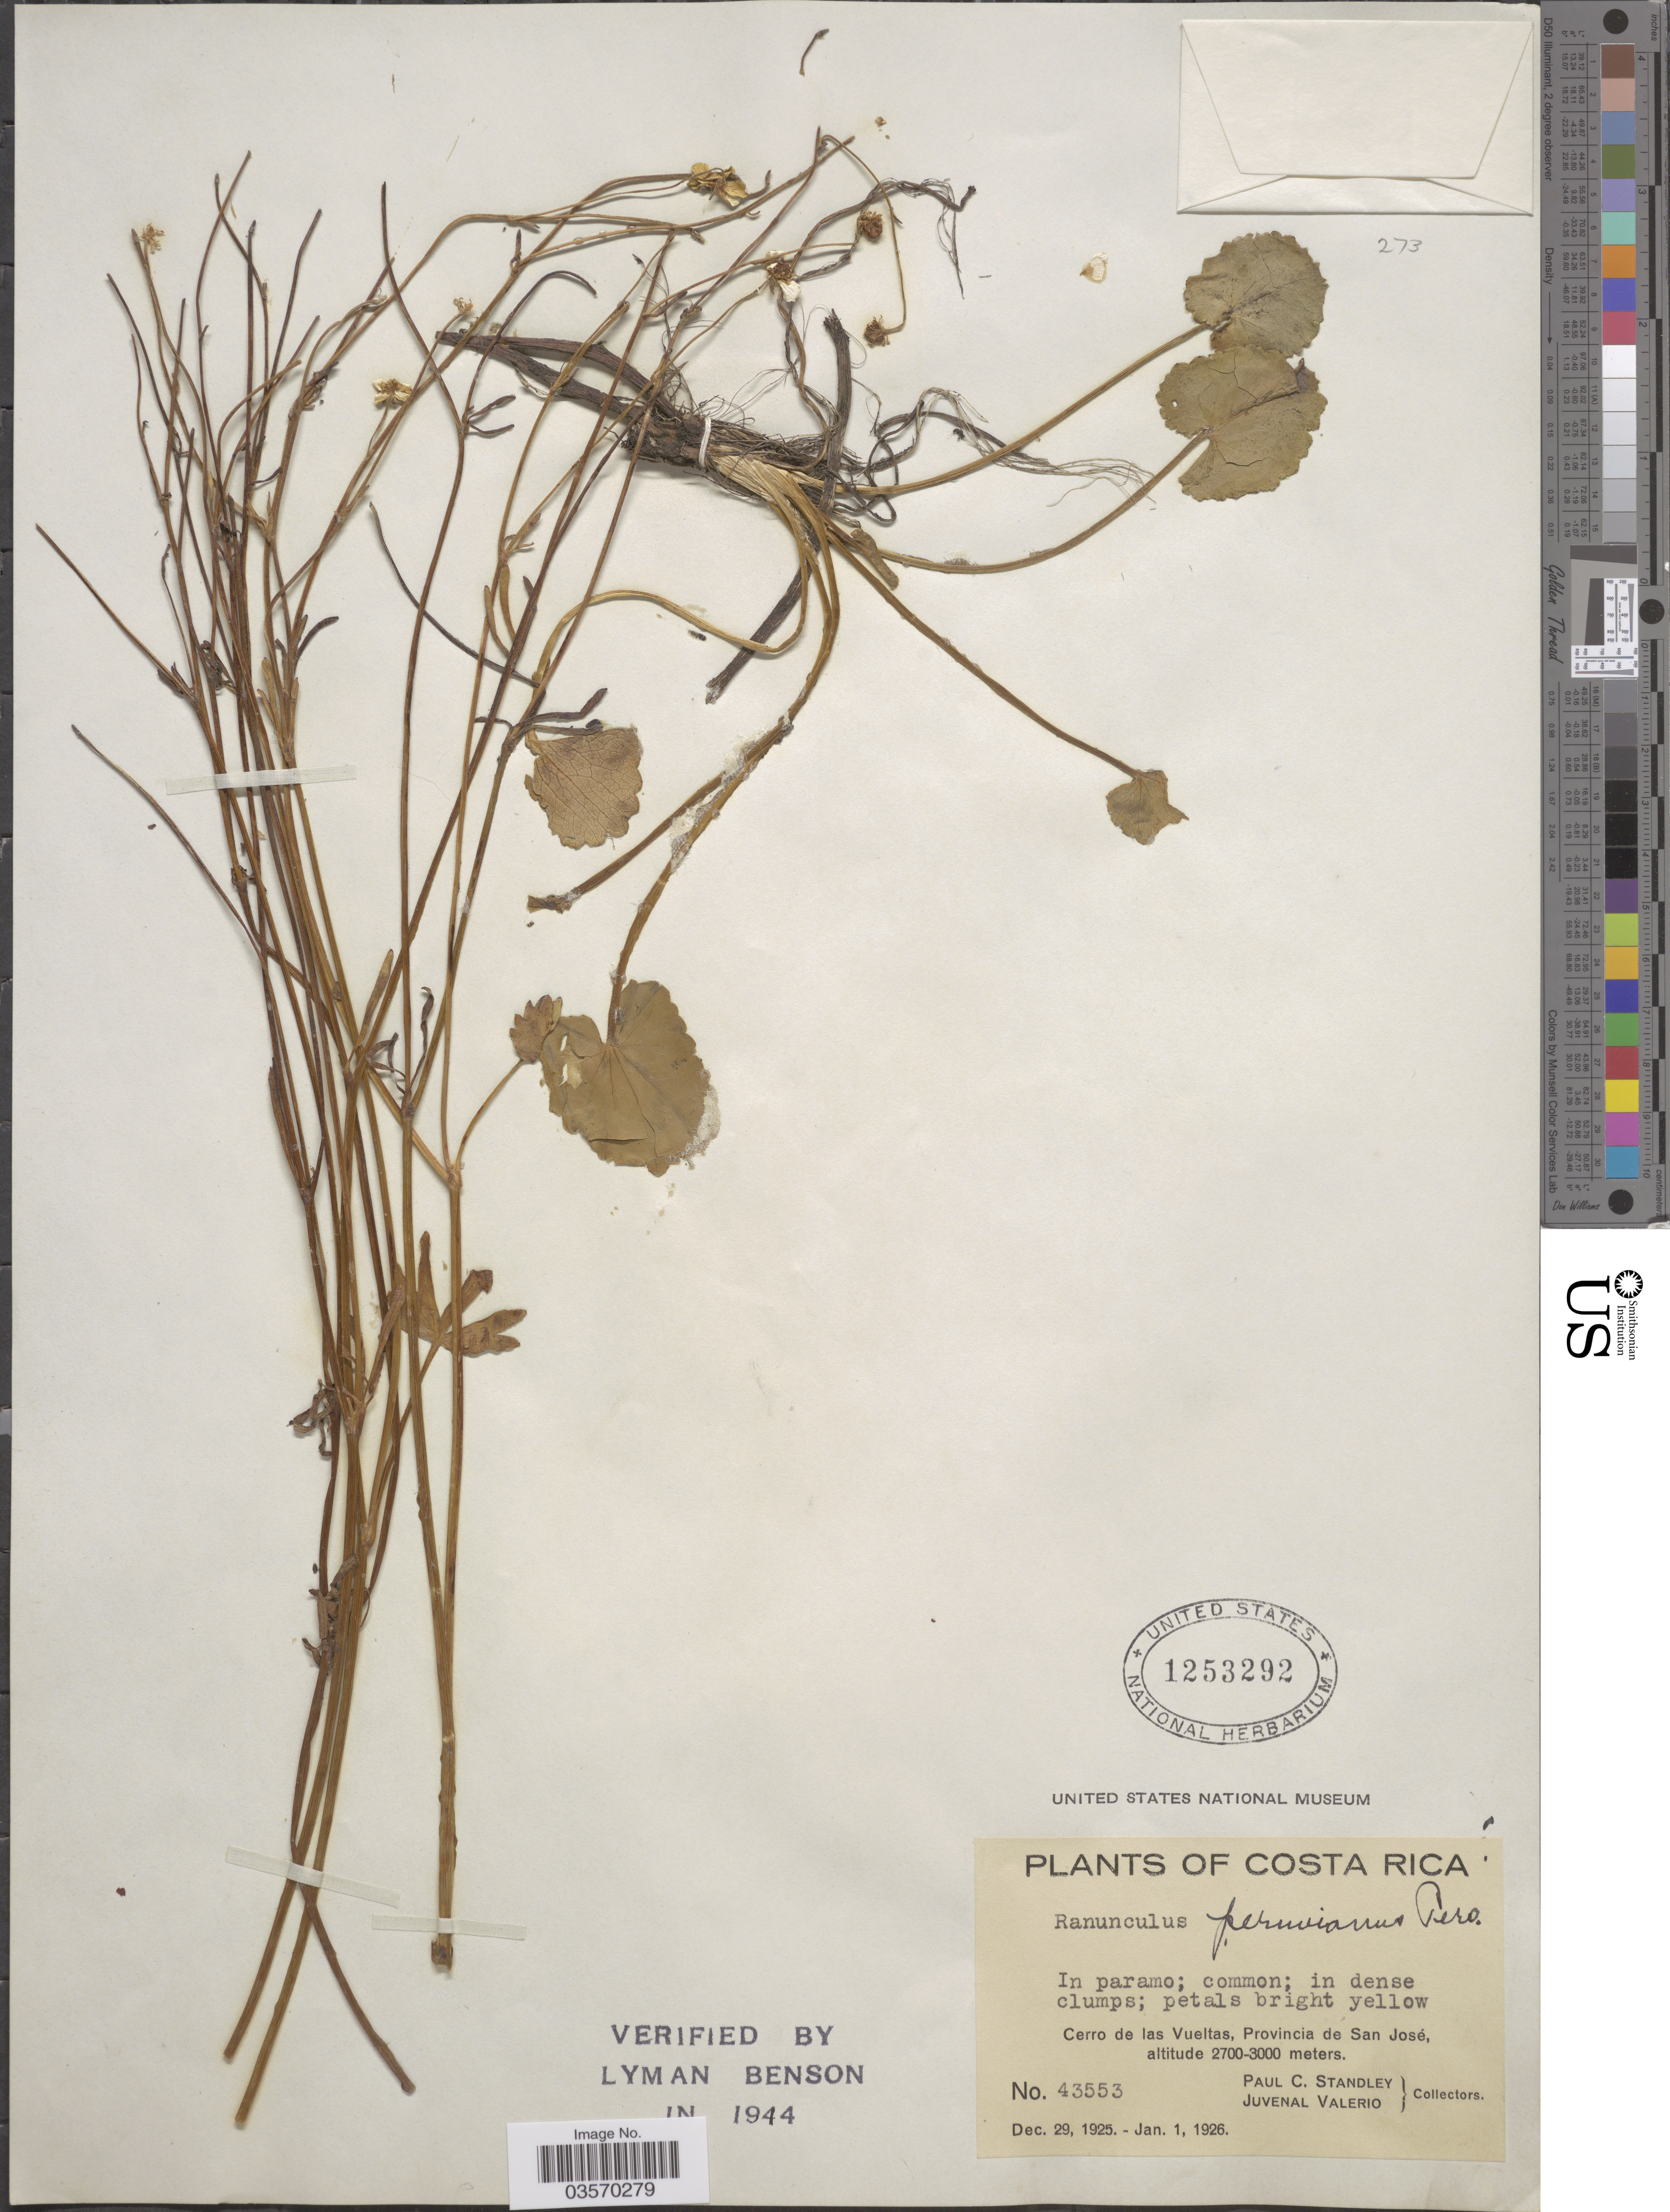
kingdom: Plantae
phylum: Tracheophyta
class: Magnoliopsida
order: Ranunculales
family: Ranunculaceae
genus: Ranunculus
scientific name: Ranunculus peruvianus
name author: Pers.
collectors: P. C. Standley & J. Valerio R.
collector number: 43553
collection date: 1925-12-29/1926-01-01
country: Costa Rica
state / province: San José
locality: Cerro de las Vueltas.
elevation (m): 2700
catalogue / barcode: US 1253292